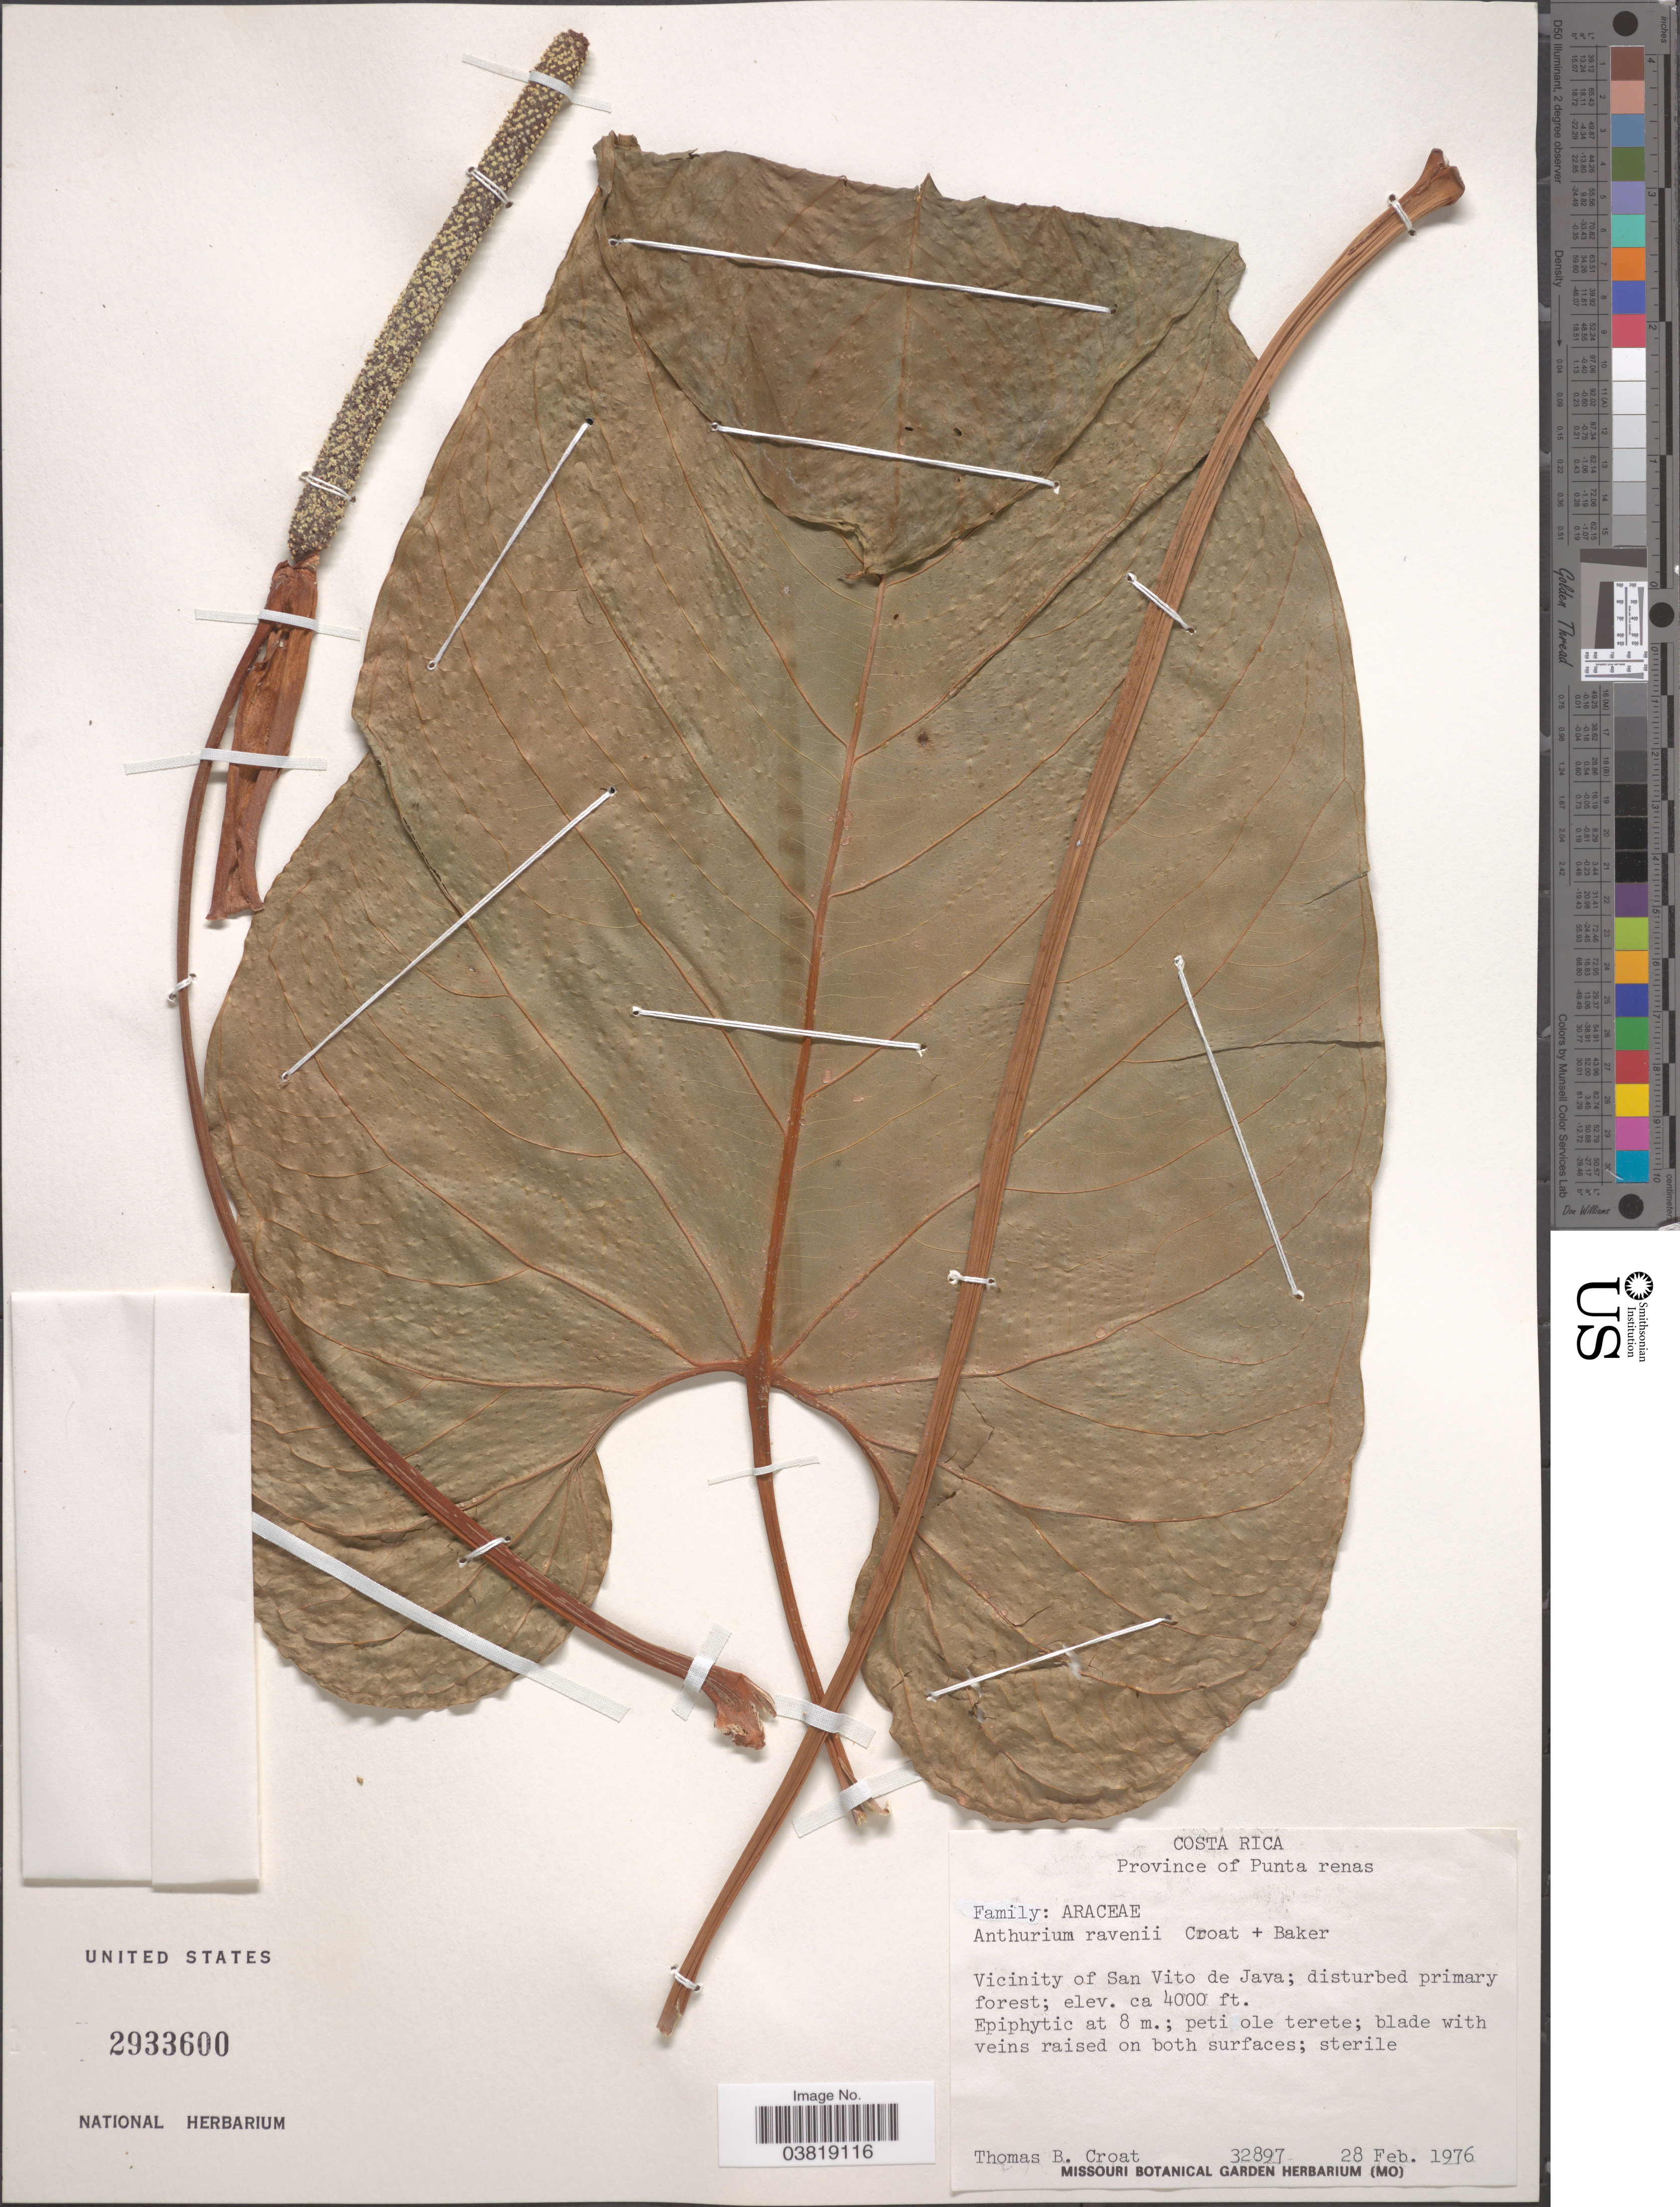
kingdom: Plantae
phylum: Tracheophyta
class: Liliopsida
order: Alismatales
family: Araceae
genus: Anthurium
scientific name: Anthurium ravenii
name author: Croat & R.A. Baker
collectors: T. B. Croat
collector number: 32897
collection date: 1976-02-28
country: Costa Rica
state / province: Puntarenas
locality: Vicinity of San Vito de Java.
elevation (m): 1219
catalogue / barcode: US 2933600